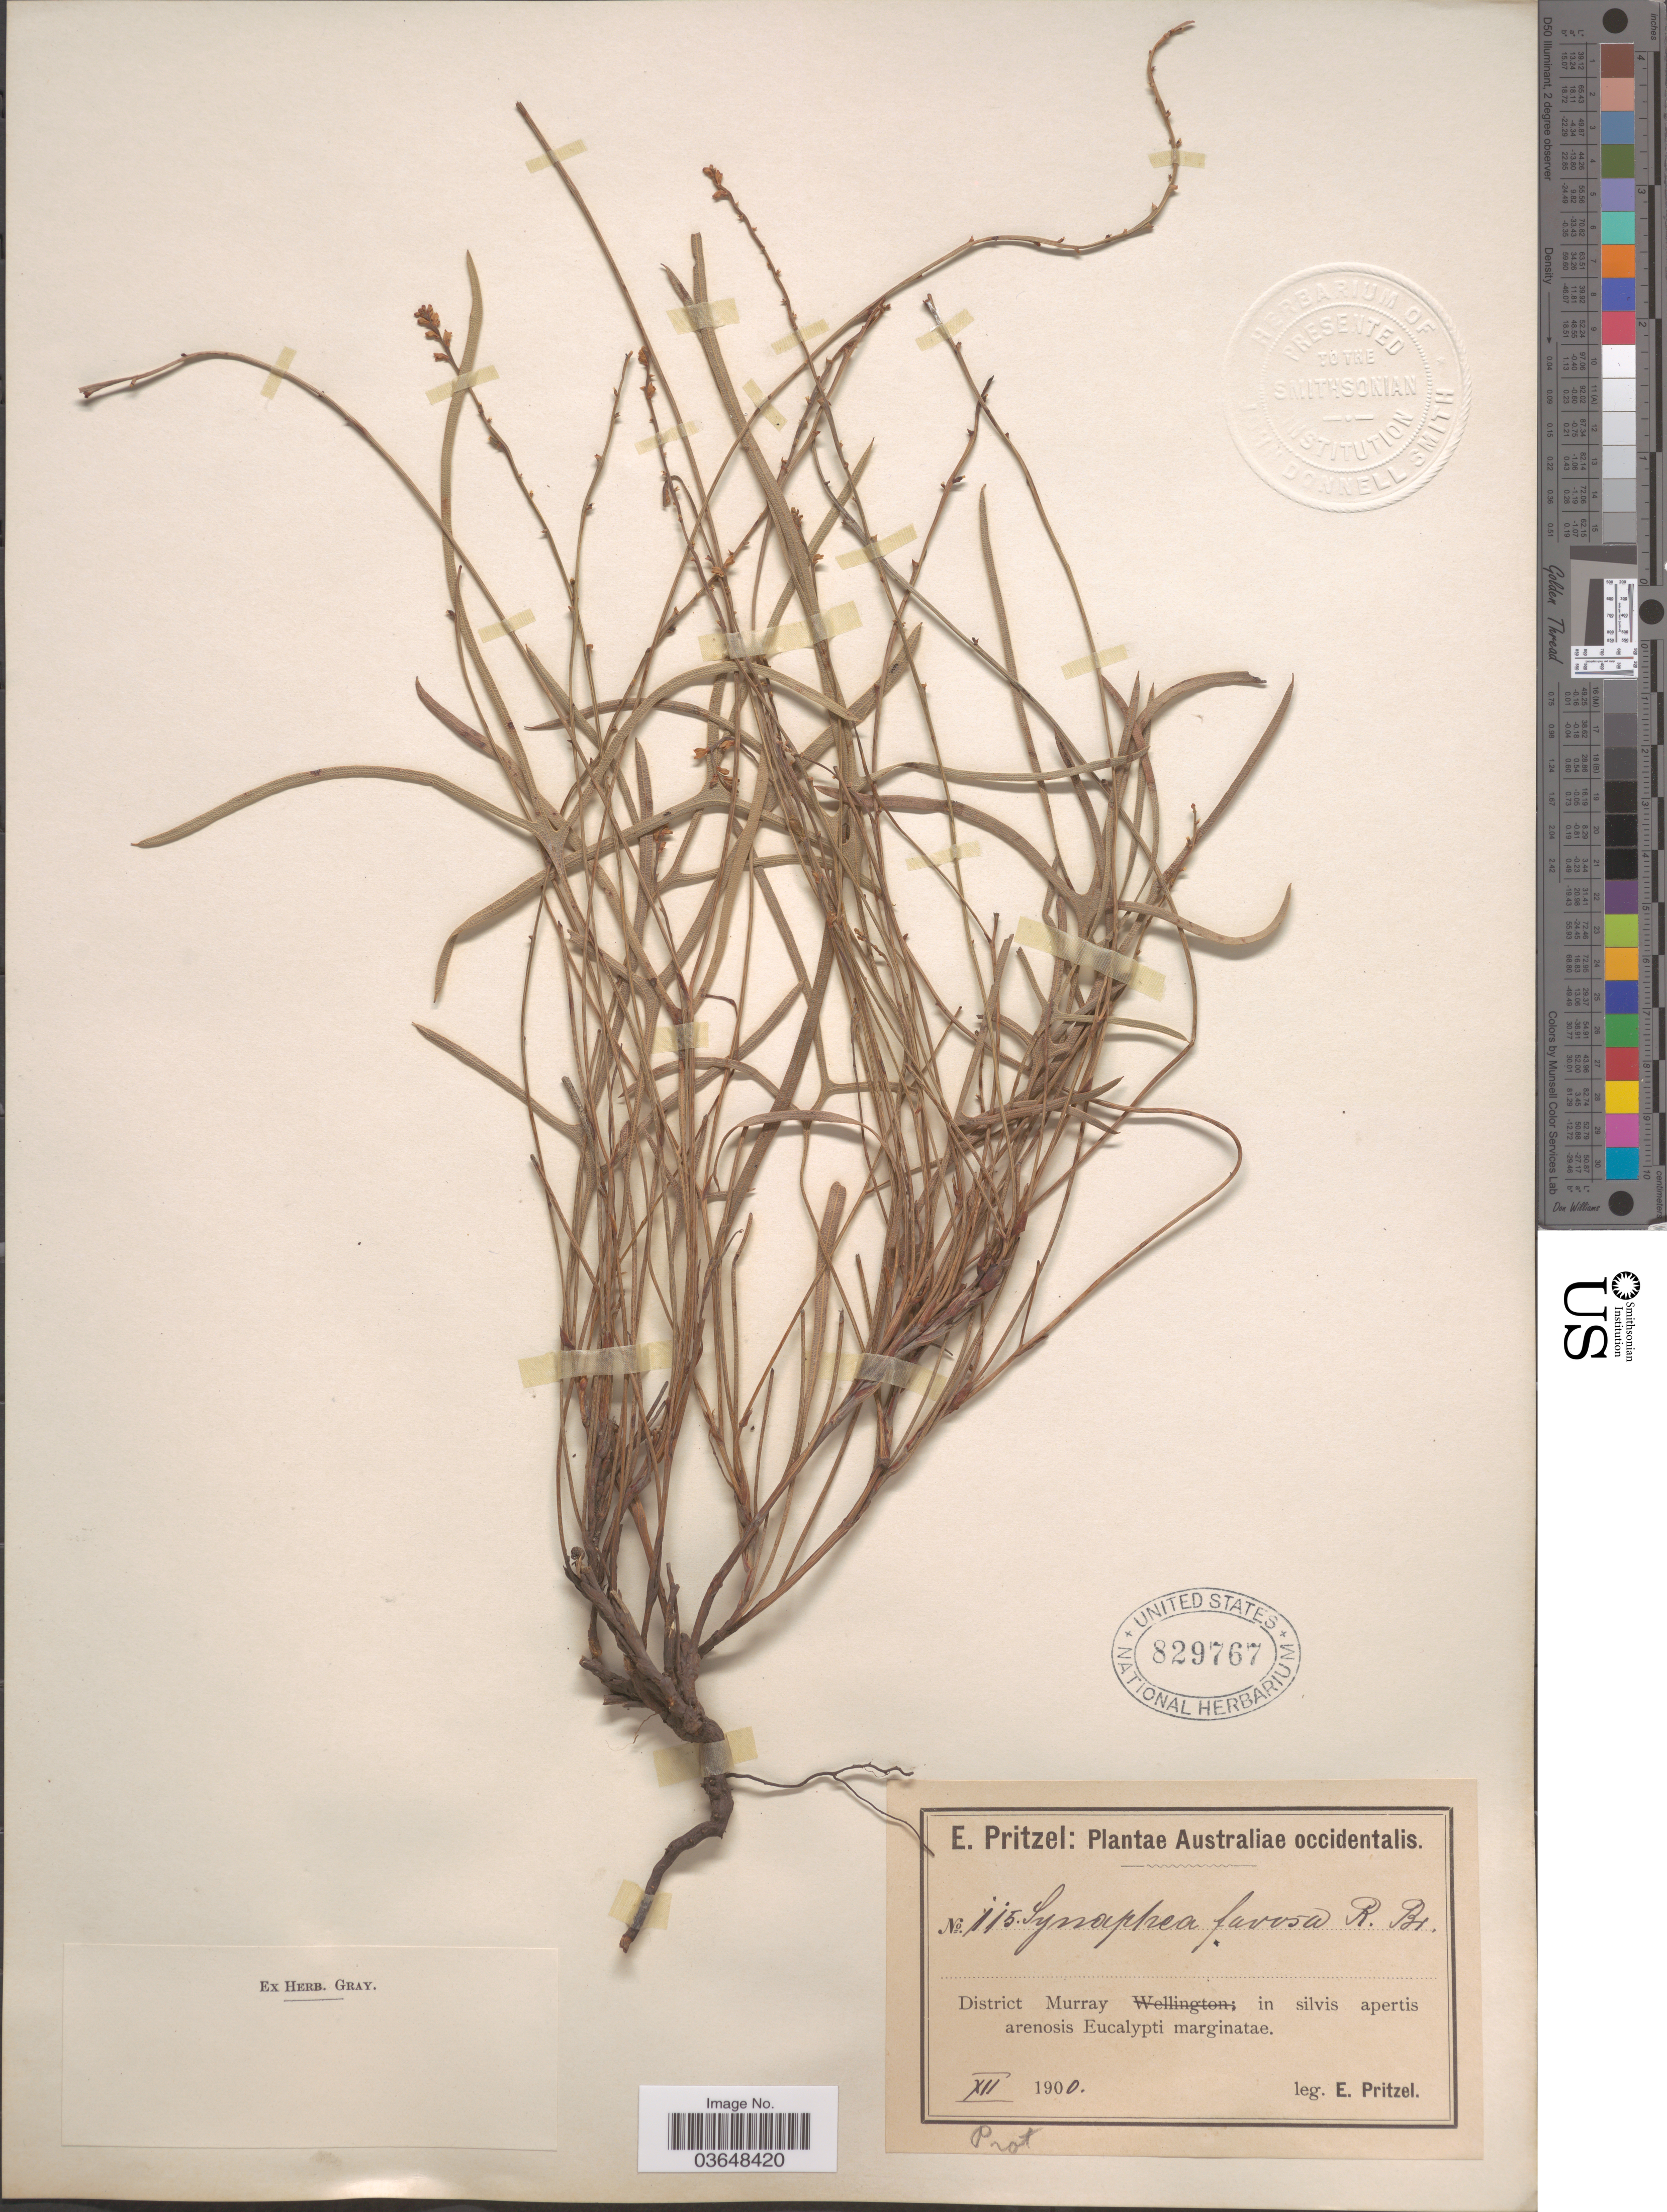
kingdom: Plantae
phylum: Tracheophyta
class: Magnoliopsida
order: Proteales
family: Proteaceae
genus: Synaphea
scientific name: Synaphea favosa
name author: R. Br.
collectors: E. G. Pritzel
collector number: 115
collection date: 1900-12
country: Australia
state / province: Western Australia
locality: Australiæ occidentalis. District Murray in silvis apertis arenosis Eucalypti marginatae.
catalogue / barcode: US 829767